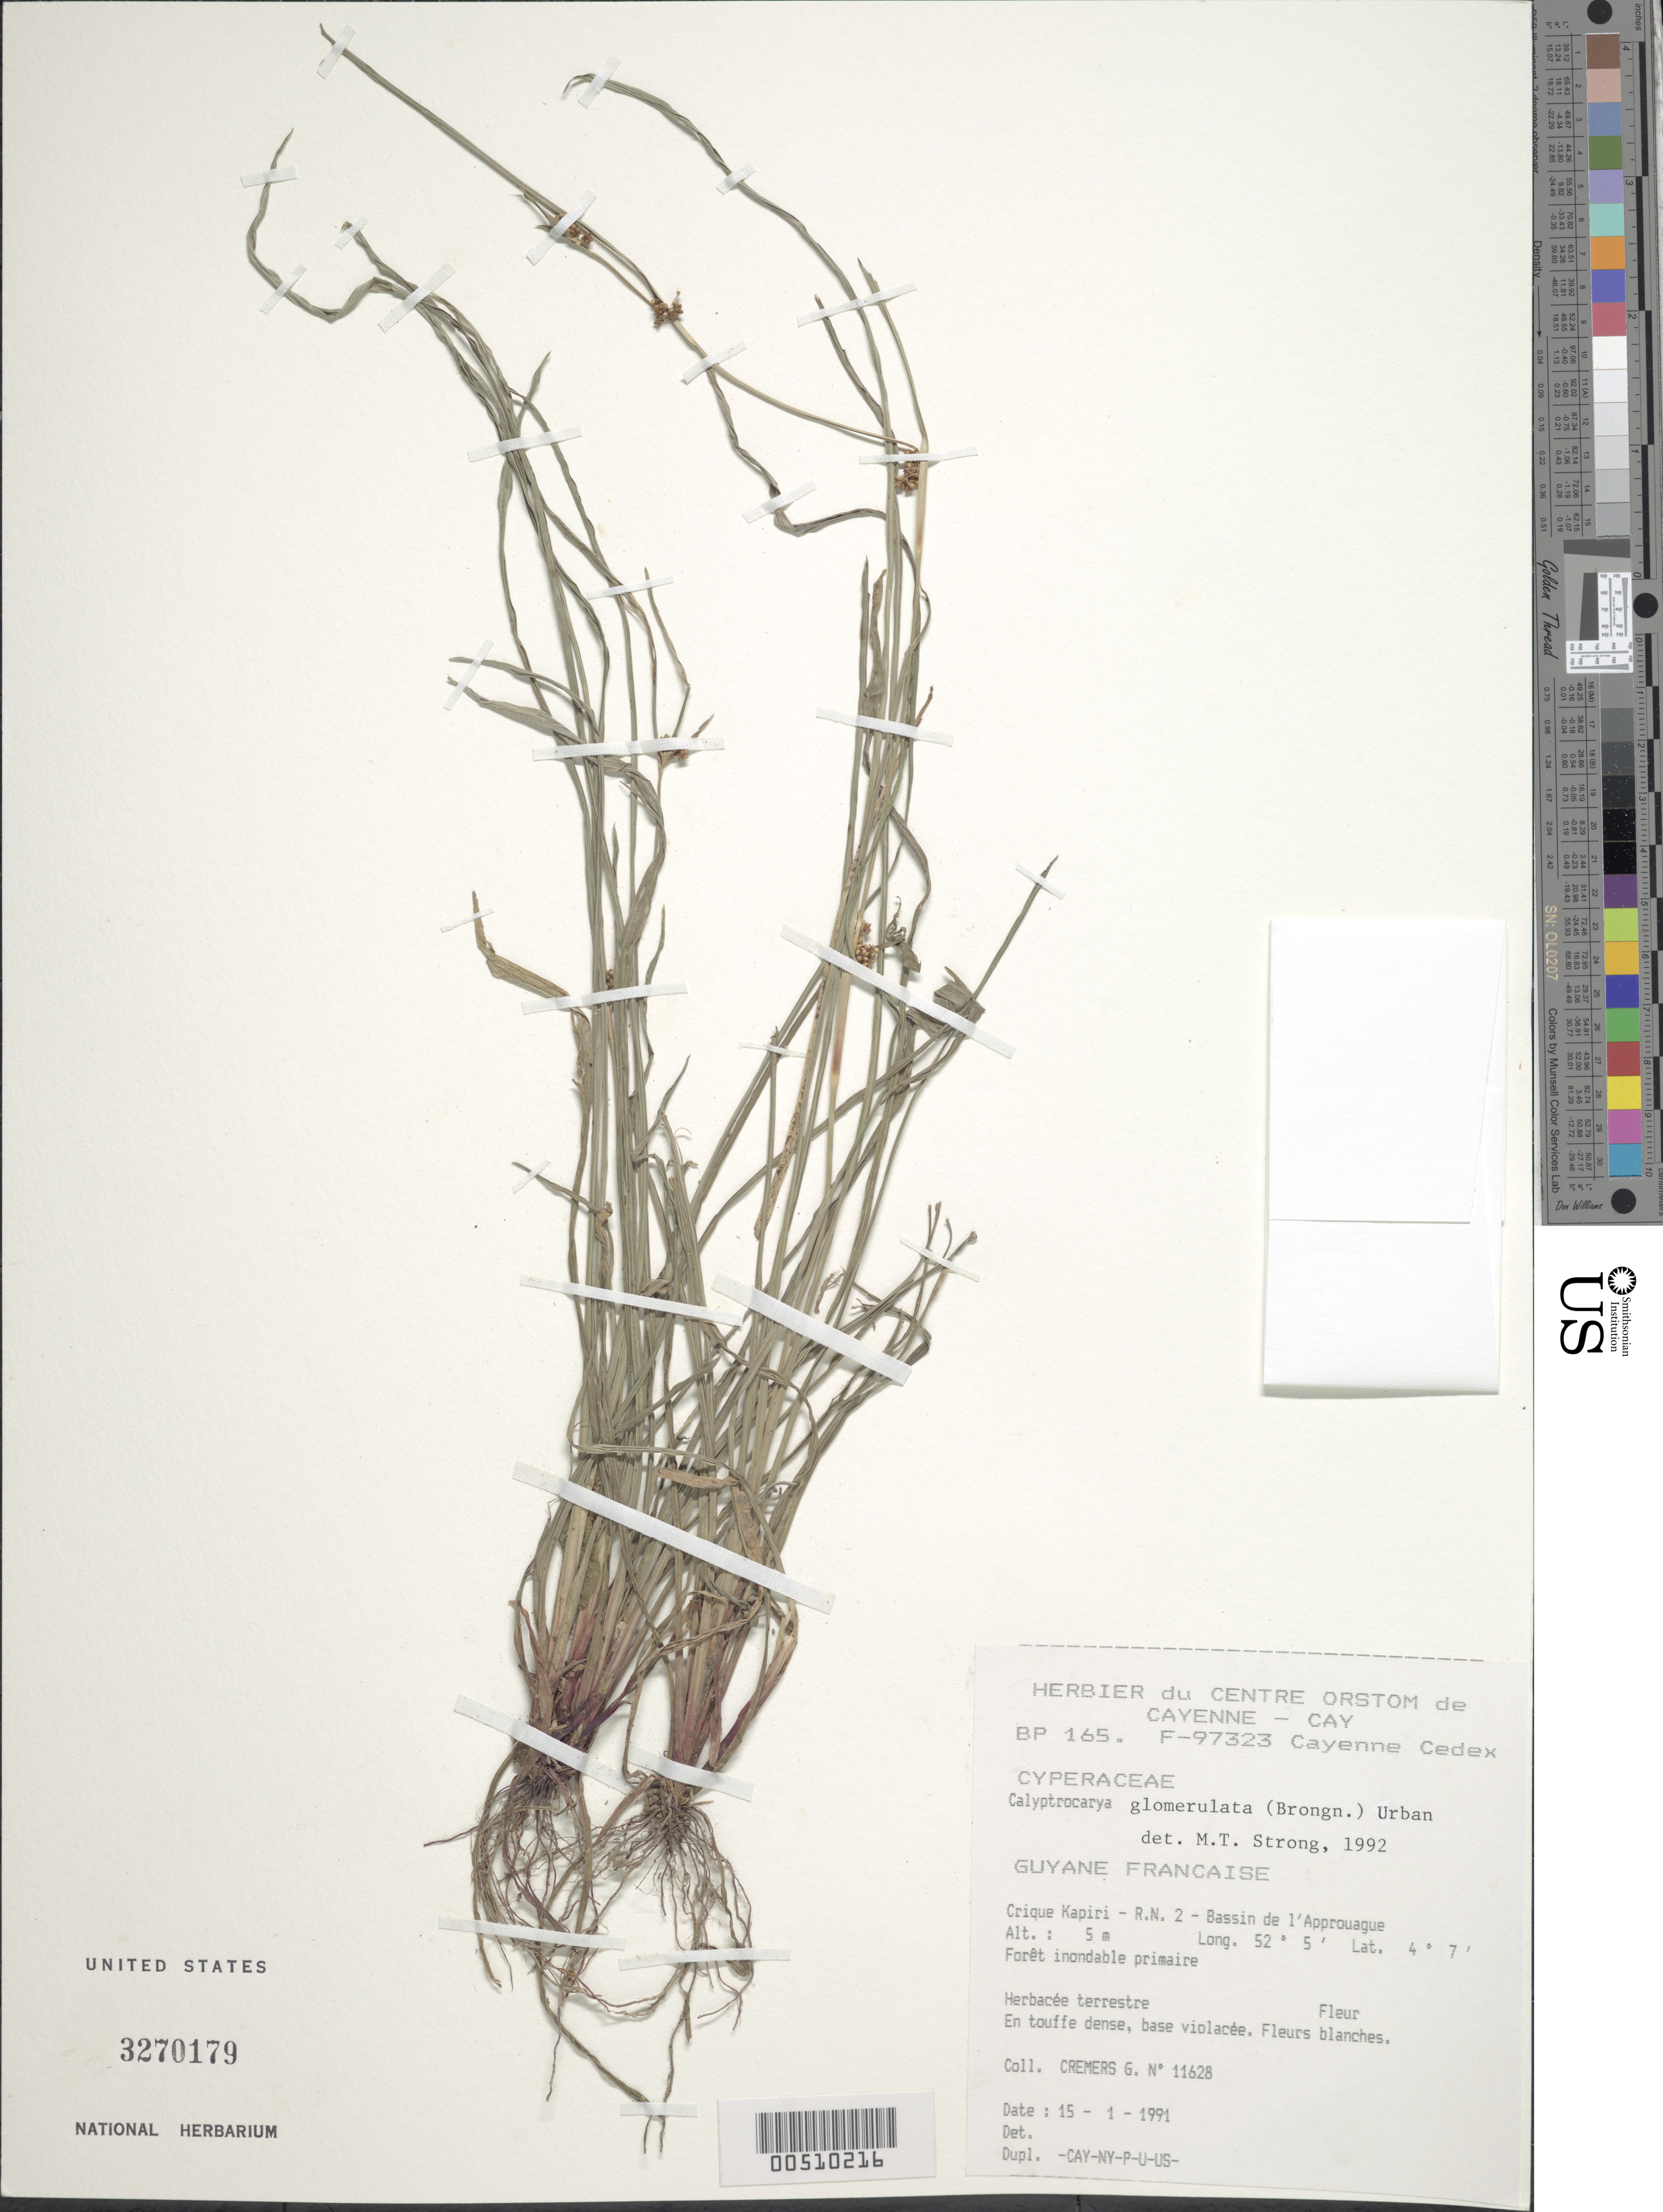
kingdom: Plantae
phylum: Tracheophyta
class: Liliopsida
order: Poales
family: Cyperaceae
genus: Calyptrocarya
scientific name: Calyptrocarya glomerulata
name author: (Brongn.) Urb.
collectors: G. Cremers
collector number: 11628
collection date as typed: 15 Jan 1991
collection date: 1991-01-15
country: French Guiana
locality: Crique Kapiri - R.N. 2 - Bassin de l'Approuague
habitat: Foret inondable primaire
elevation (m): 5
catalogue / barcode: US 3270179